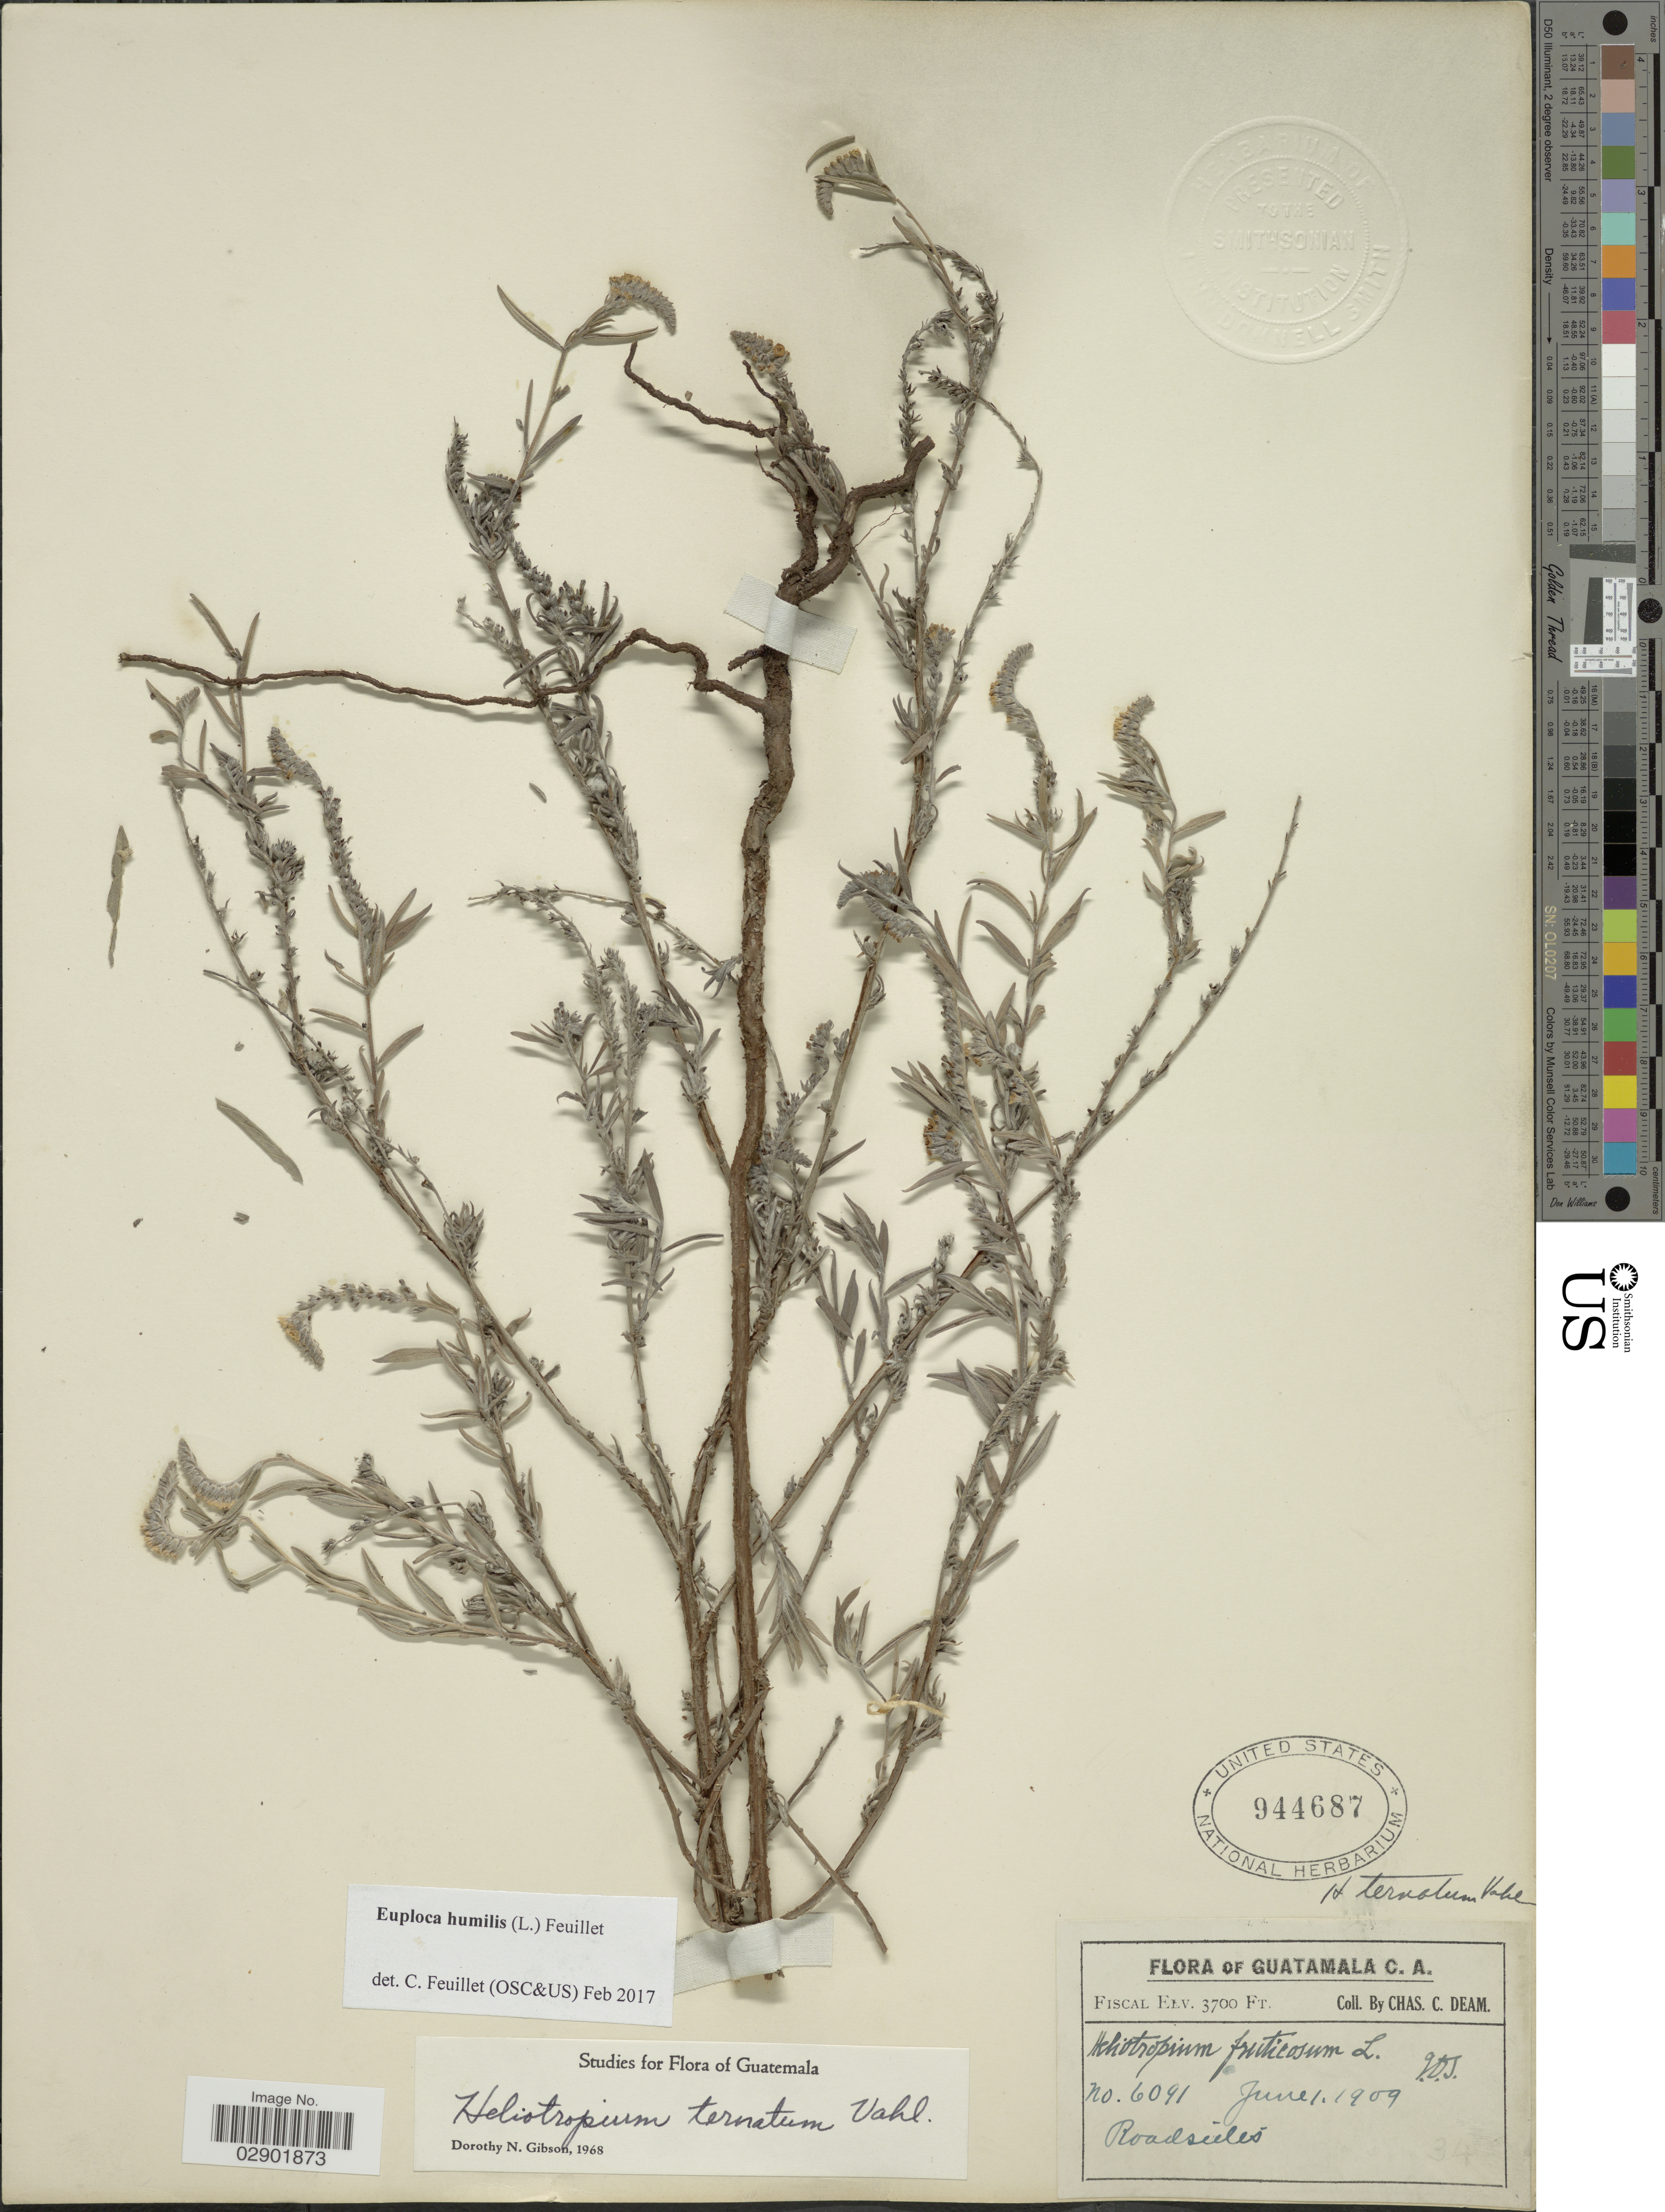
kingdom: Plantae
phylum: Tracheophyta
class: Magnoliopsida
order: Boraginales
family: Heliotropiaceae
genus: Euploca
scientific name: Euploca humilis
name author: (L.) Feuillet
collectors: C. C. Deam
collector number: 6091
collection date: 1909-06-01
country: Guatemala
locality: Roadsides.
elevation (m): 1128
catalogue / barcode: US 944687